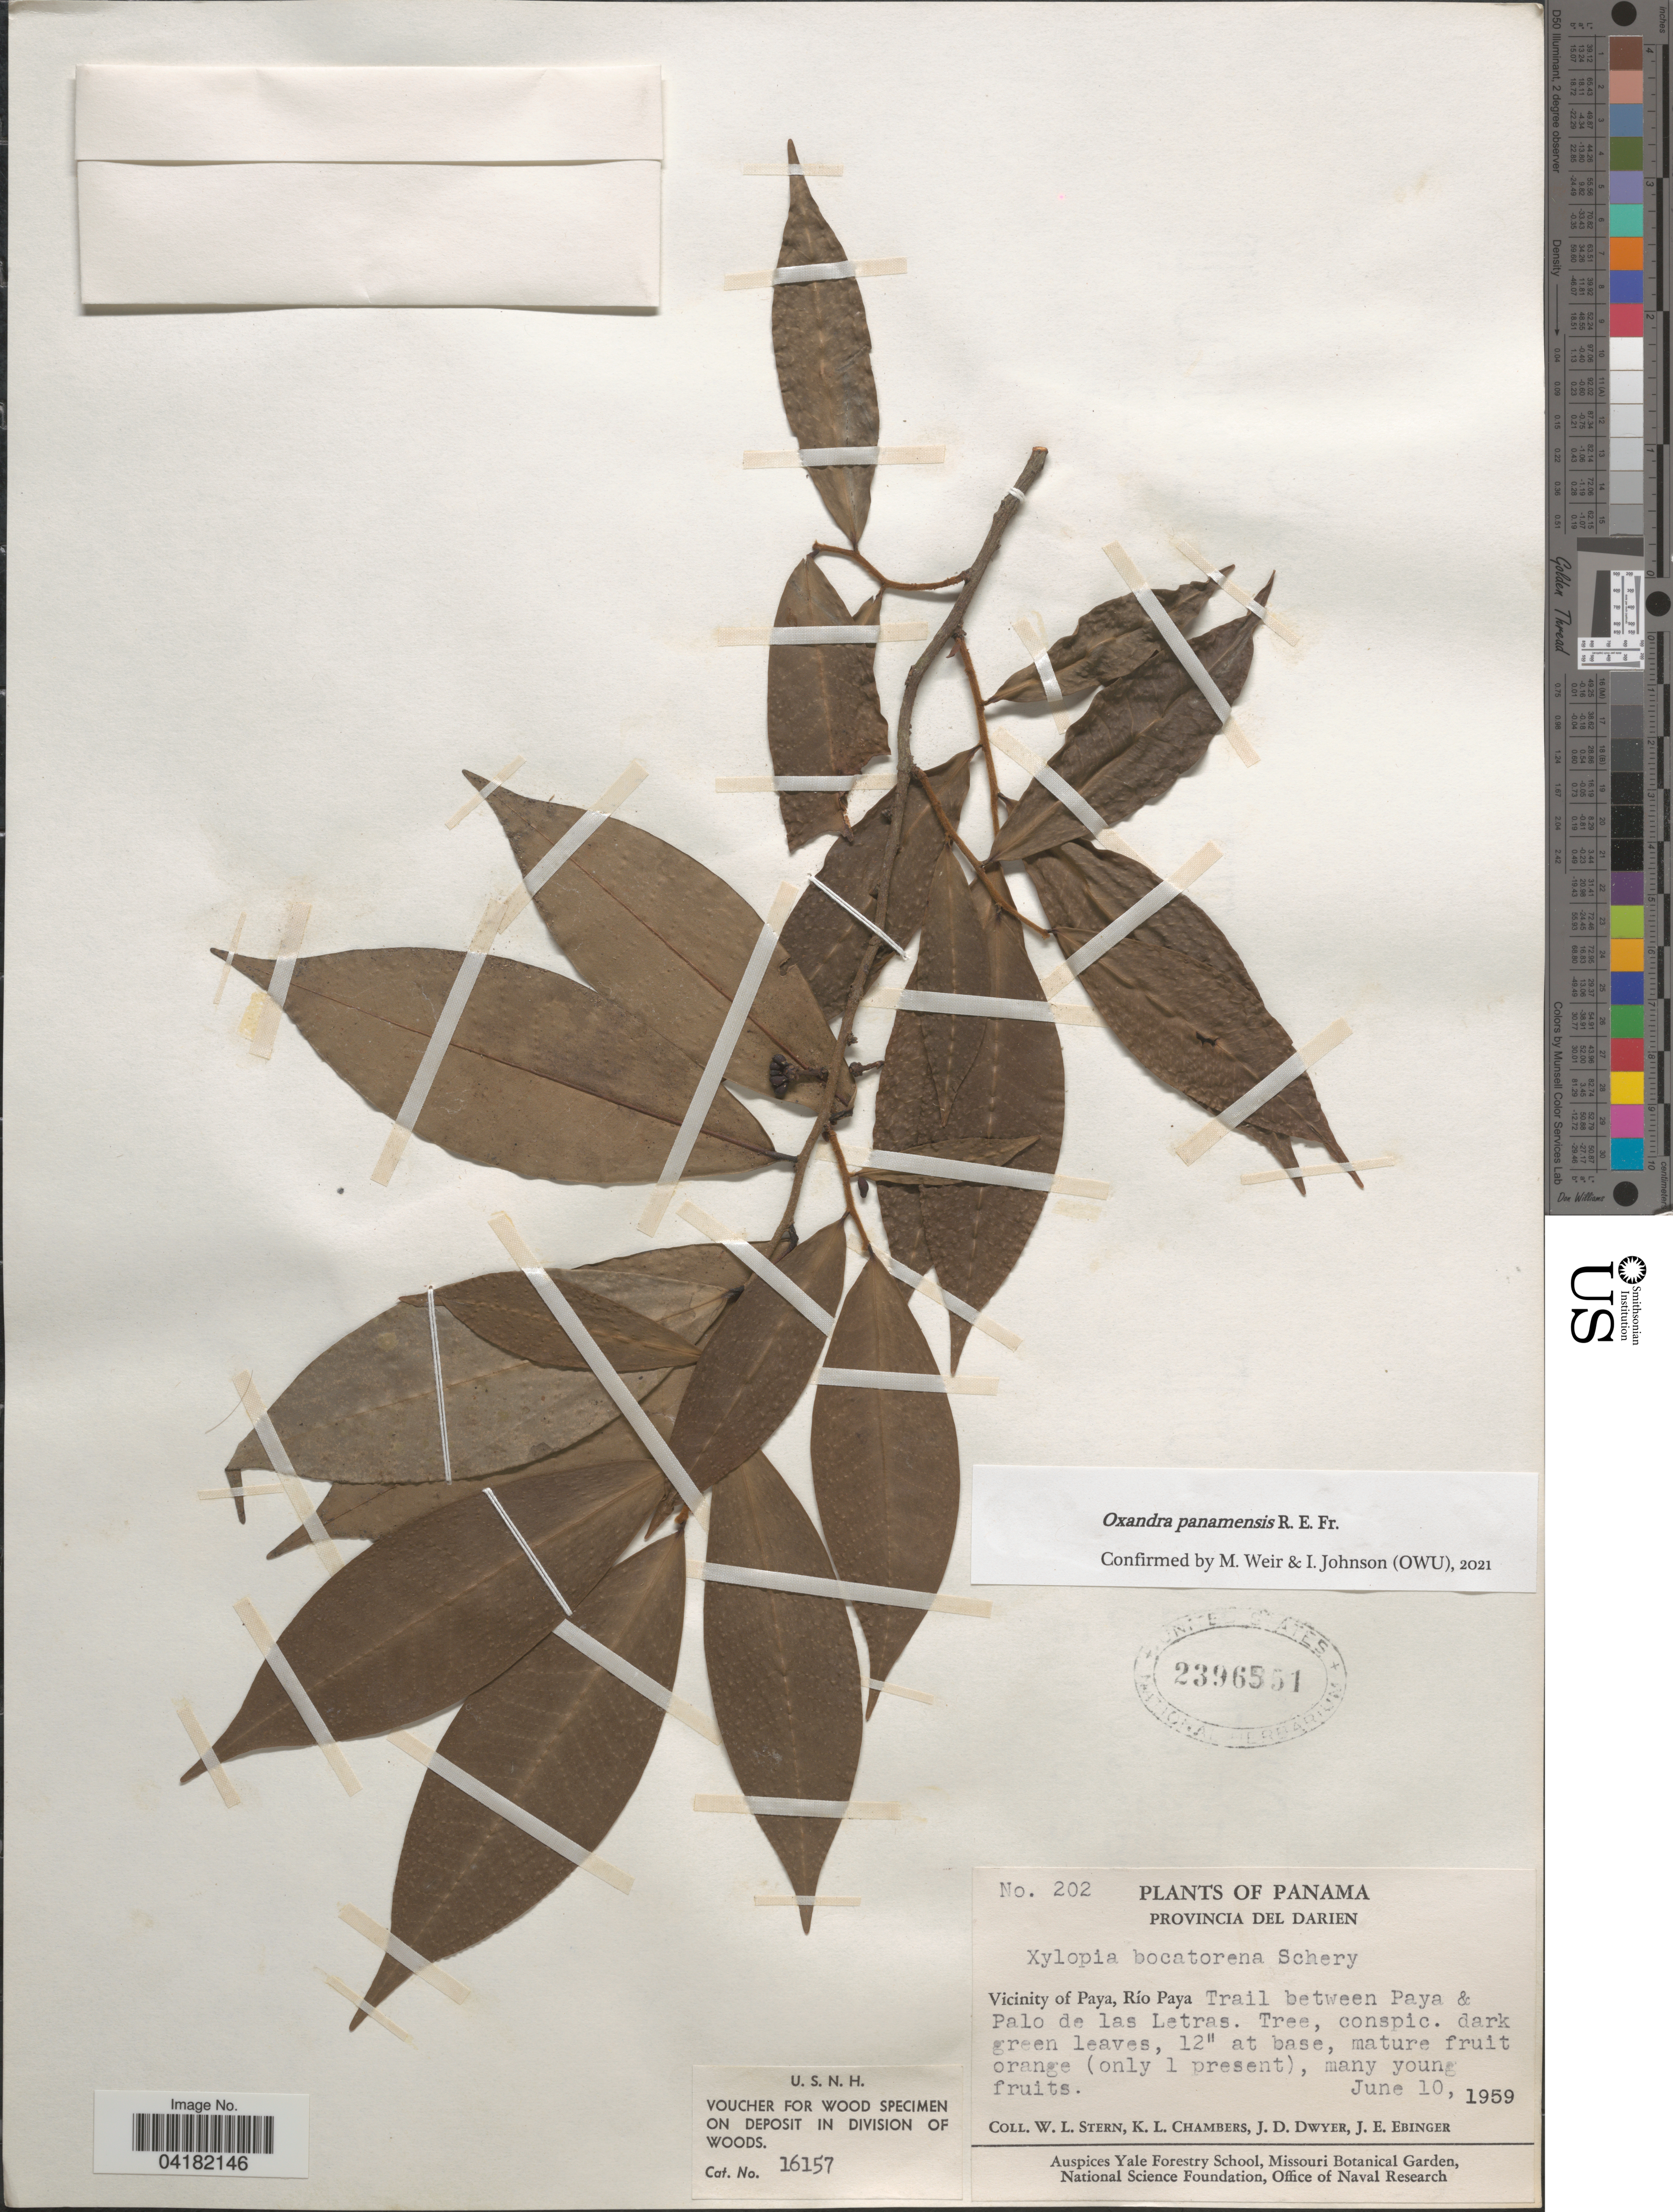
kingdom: Plantae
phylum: Tracheophyta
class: Magnoliopsida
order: Magnoliales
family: Annonaceae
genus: Oxandra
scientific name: Oxandra panamensis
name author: R.E. Fr.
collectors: W. L. Stern, K. Chambers, J. D. Dwyer & J. Ebinger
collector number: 202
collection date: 1959-06-10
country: Panama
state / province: Darien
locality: Vicinity of Paya, Río Paya Trail between Paya & Palo de las Letras.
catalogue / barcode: US 2396551